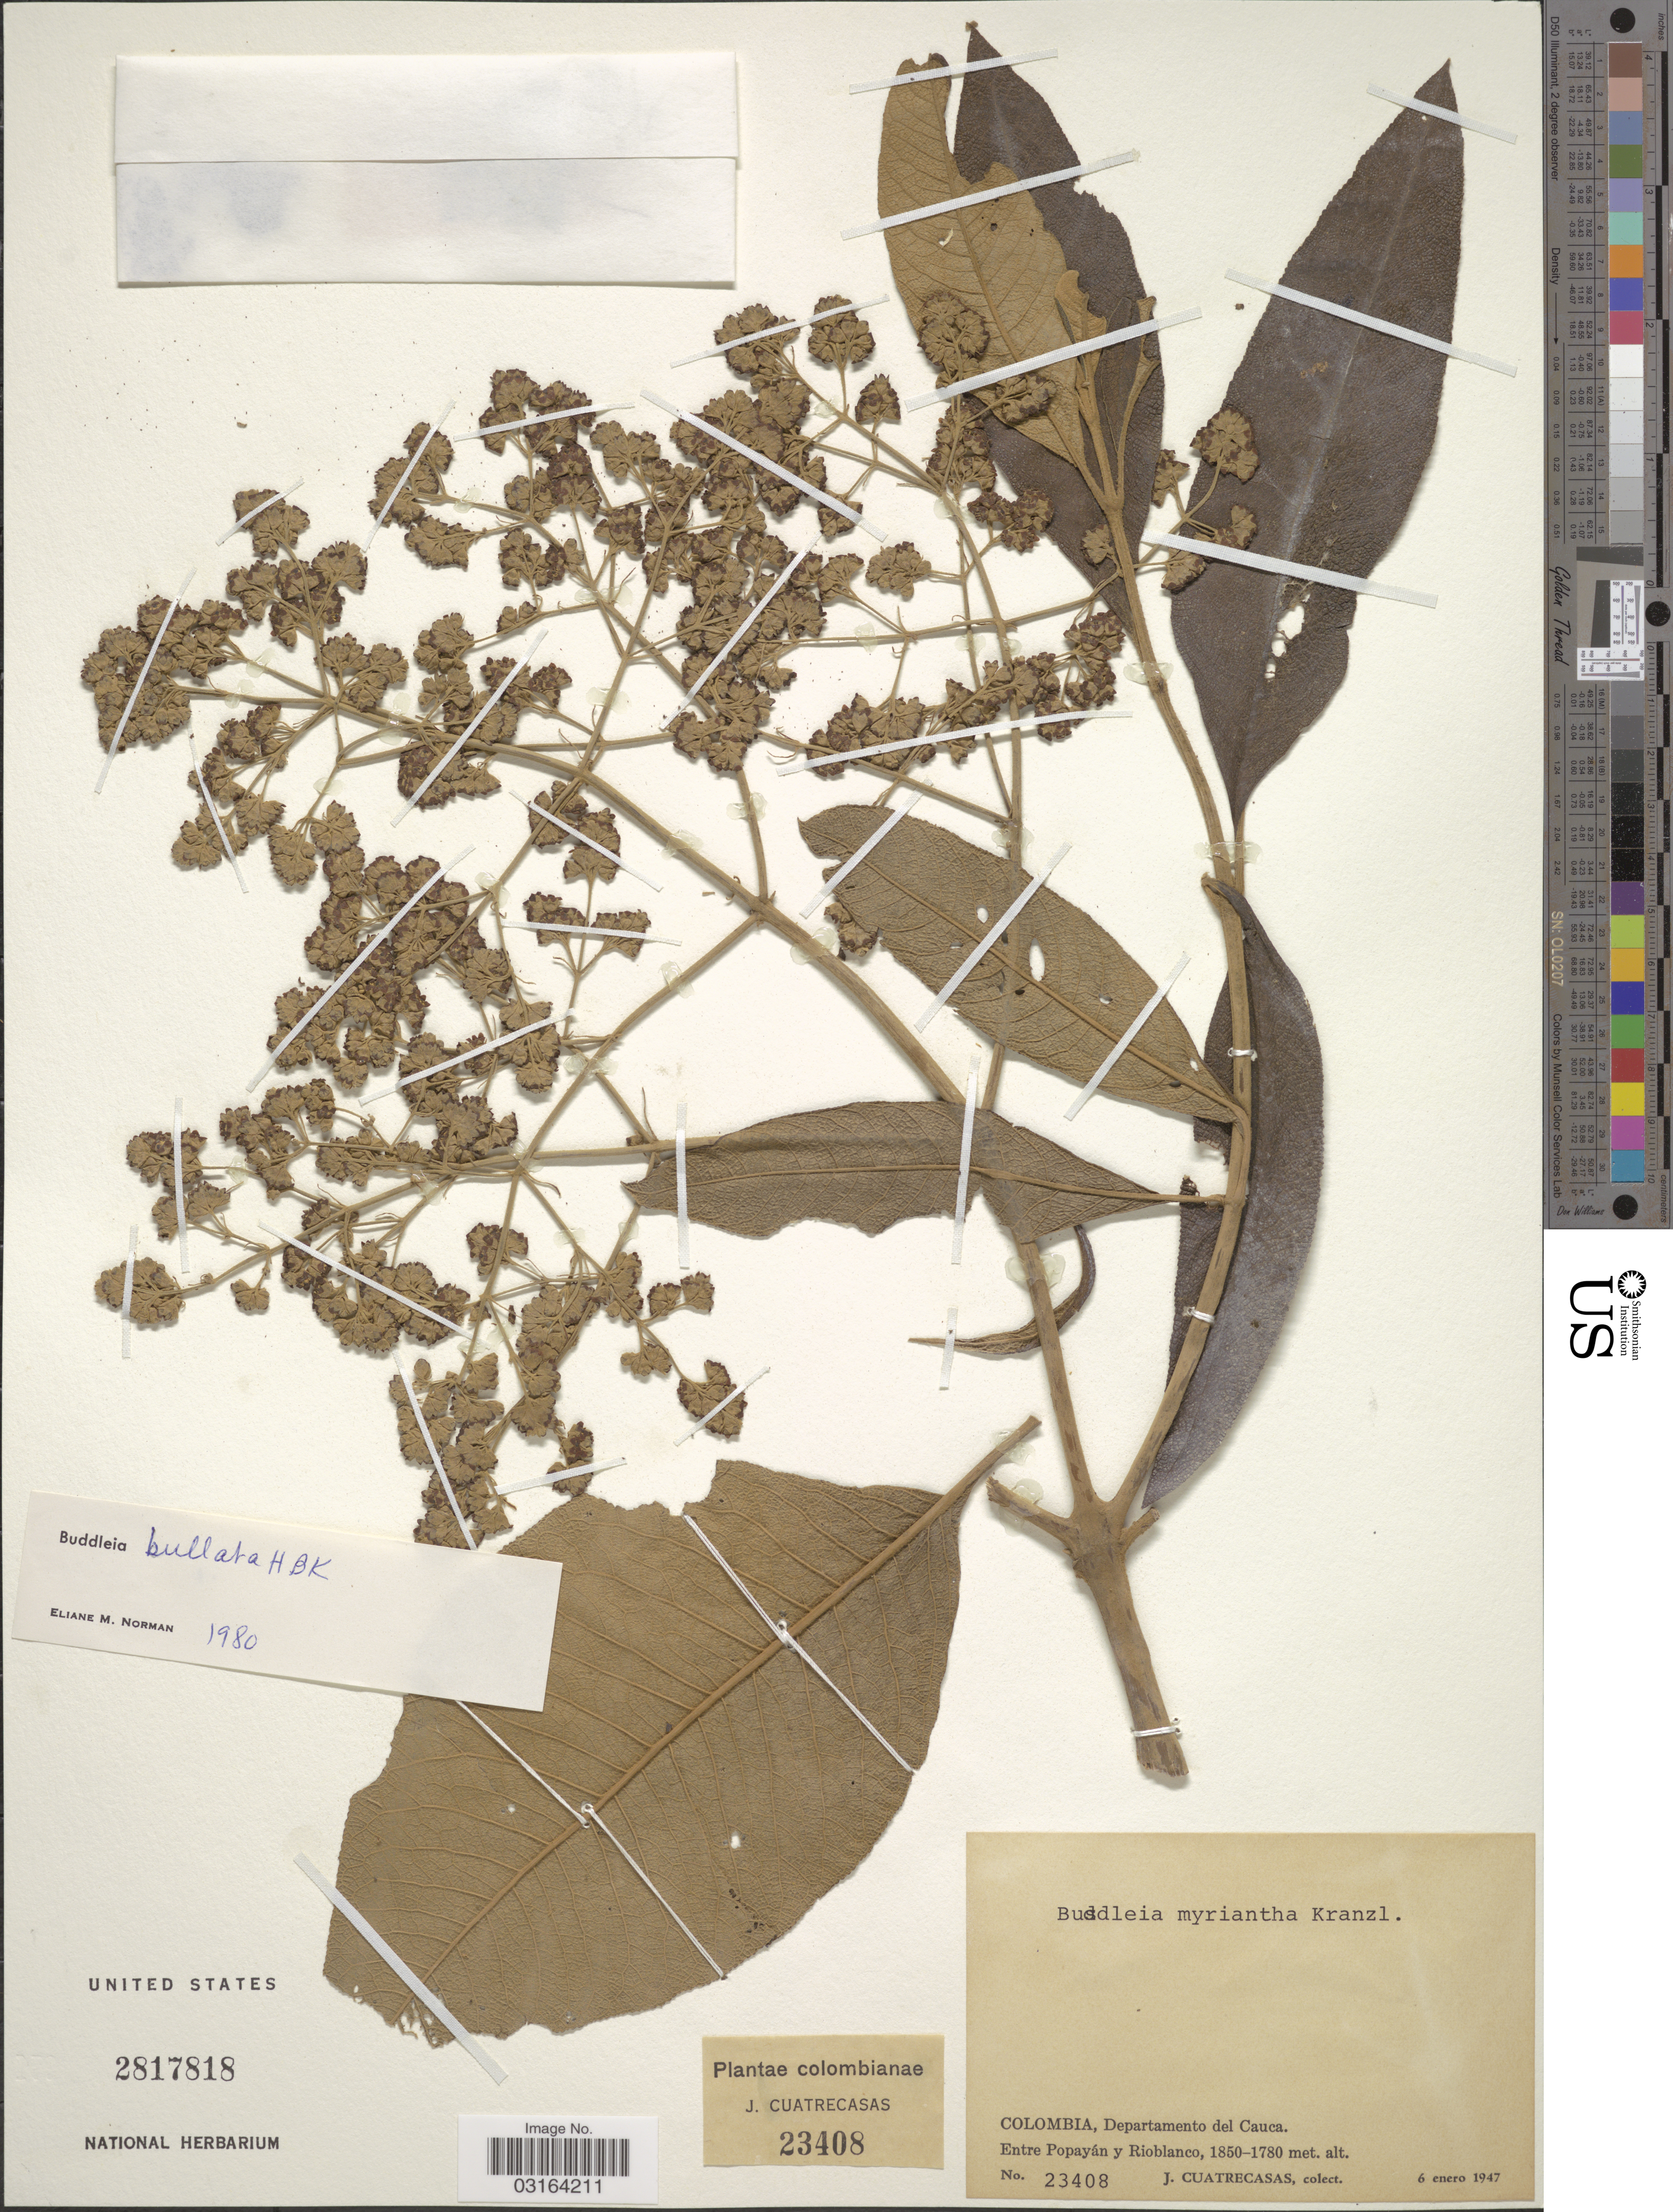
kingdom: Plantae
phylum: Tracheophyta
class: Magnoliopsida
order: Lamiales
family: Scrophulariaceae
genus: Buddleja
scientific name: Buddleja bullata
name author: Kunth in Humb. & et al.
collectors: J. Cuatrecasas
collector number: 23408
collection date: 1947-01-06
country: Colombia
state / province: Cauca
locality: Departamento del Cauca, Entre Popayán y Rioblanco.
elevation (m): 1780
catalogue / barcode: US 2817818